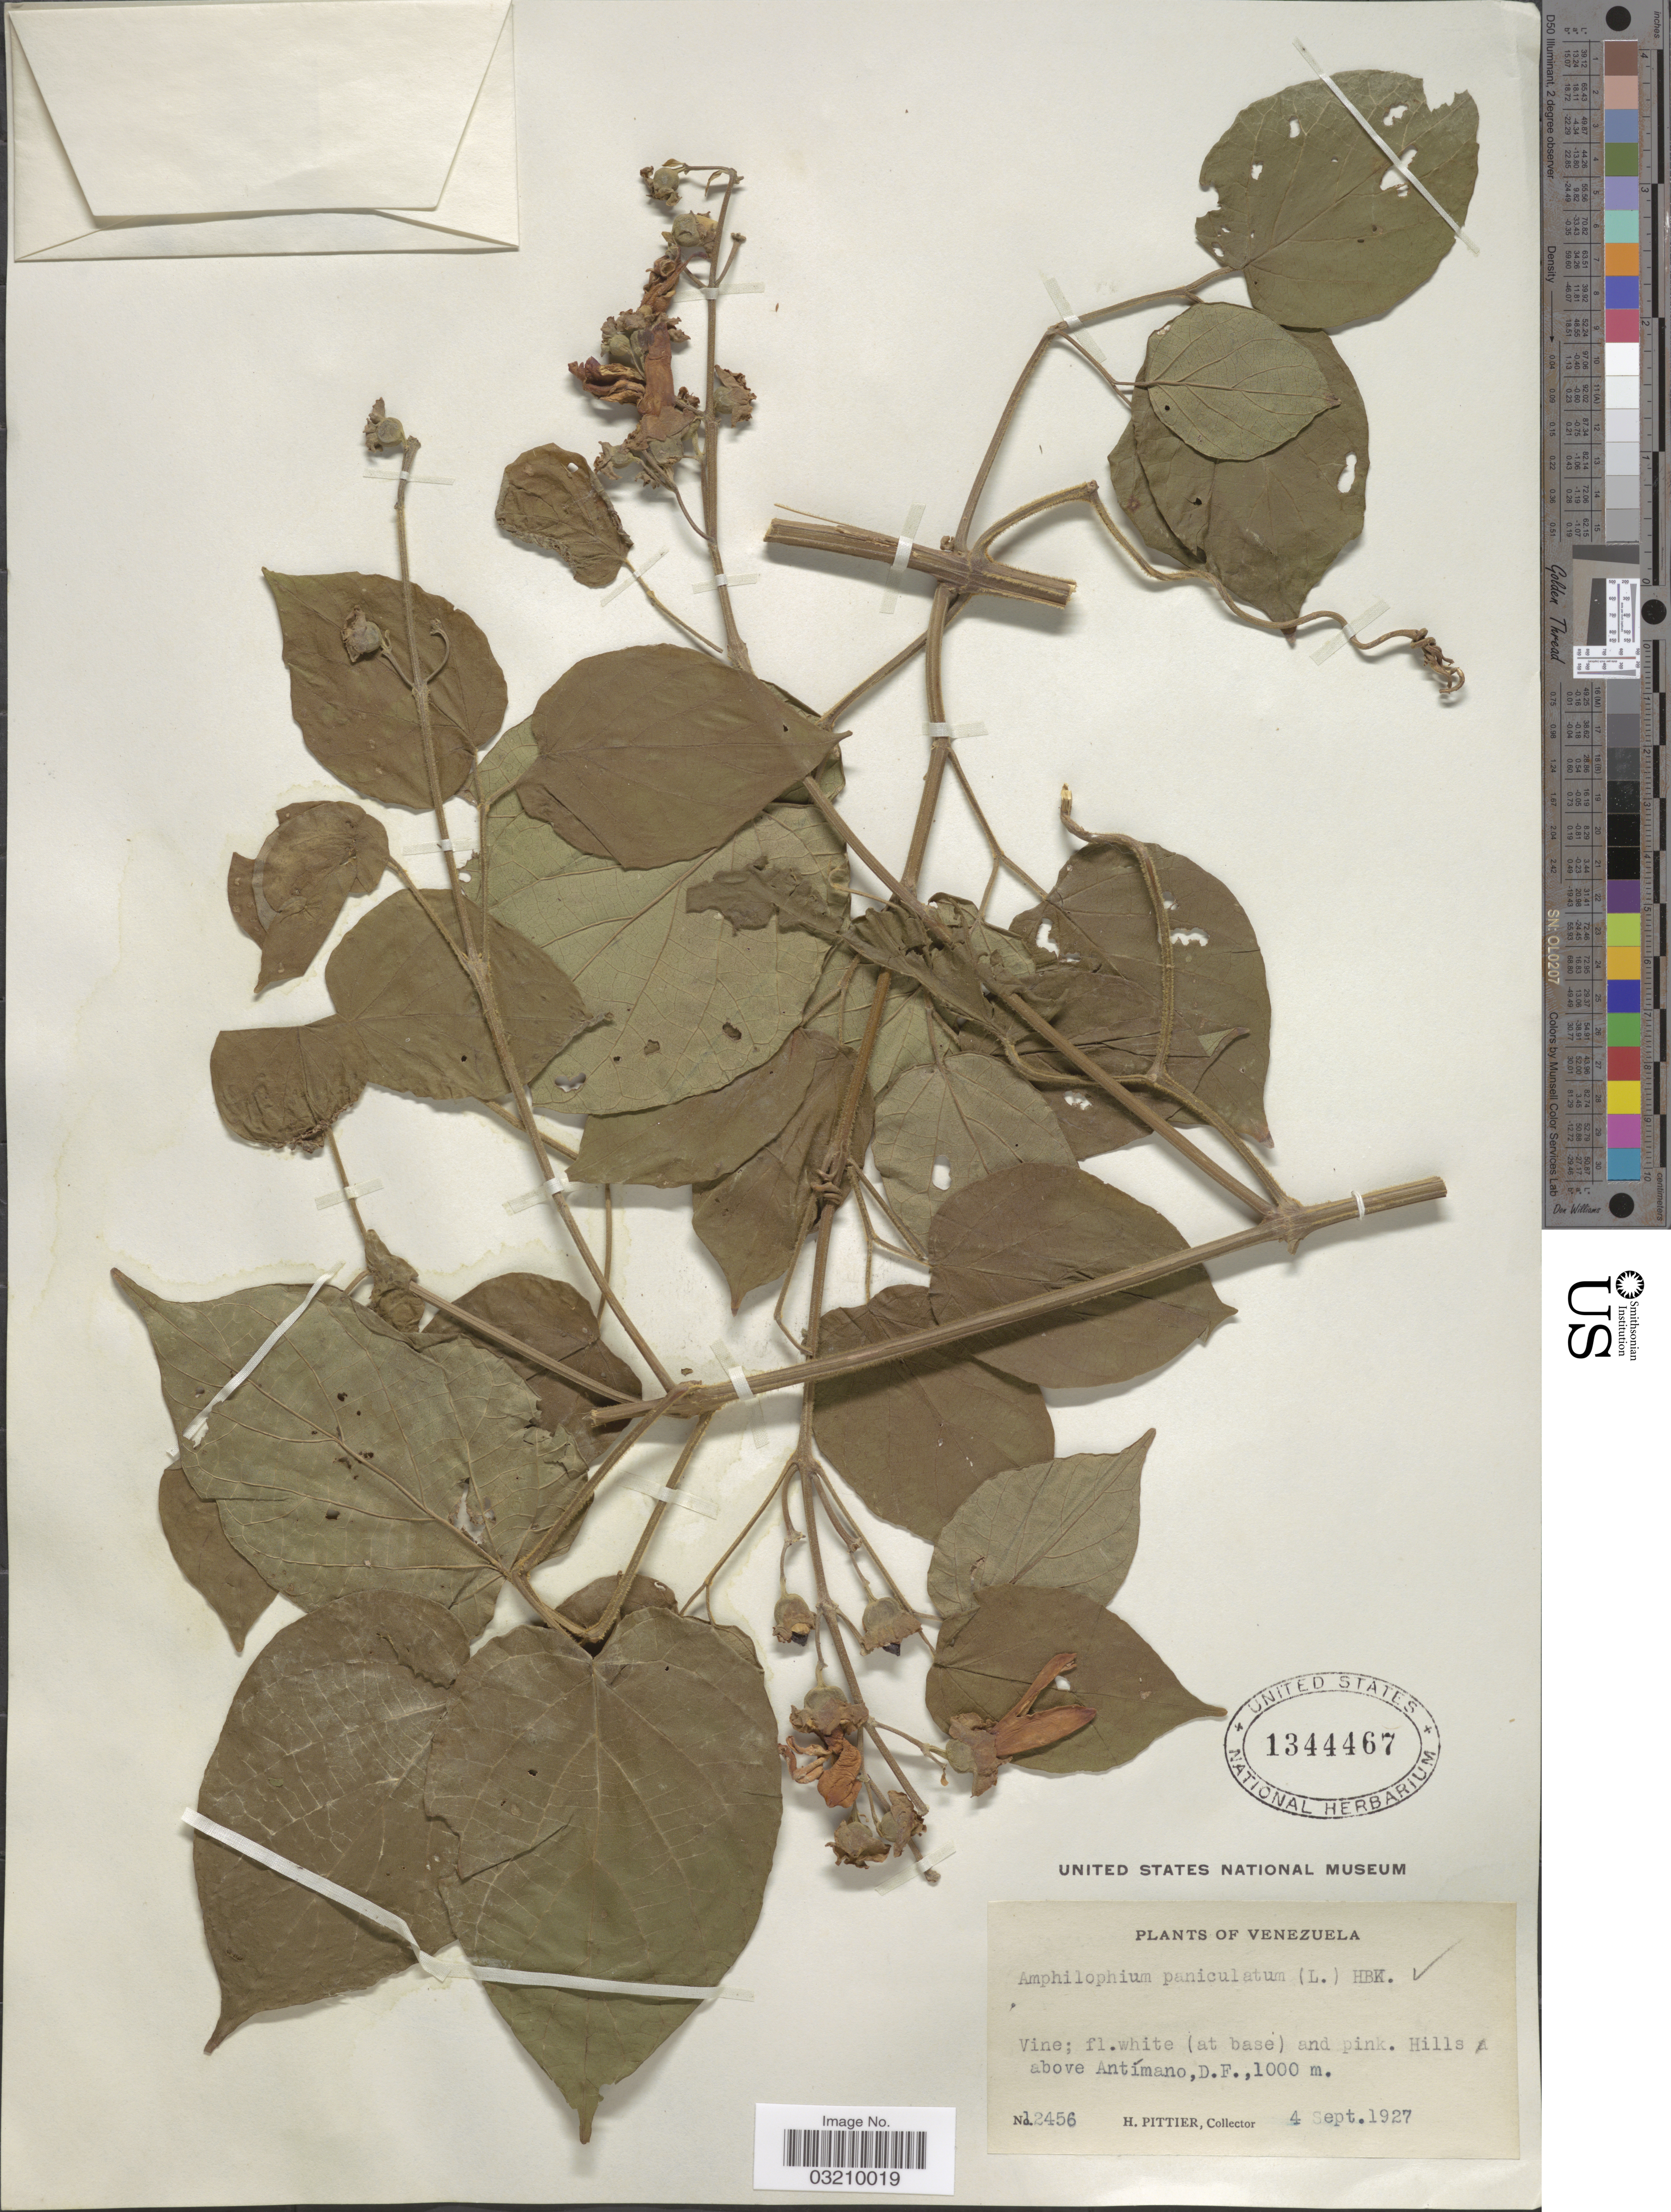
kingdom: Plantae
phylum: Tracheophyta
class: Magnoliopsida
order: Lamiales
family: Bignoniaceae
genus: Amphilophium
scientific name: Amphilophium paniculatum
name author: (L.) Kunth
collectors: H. F. Pittier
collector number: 12456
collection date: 1927-09-04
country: Venezuela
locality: Hills above Antímano, D.F.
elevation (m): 1000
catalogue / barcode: US 1344467